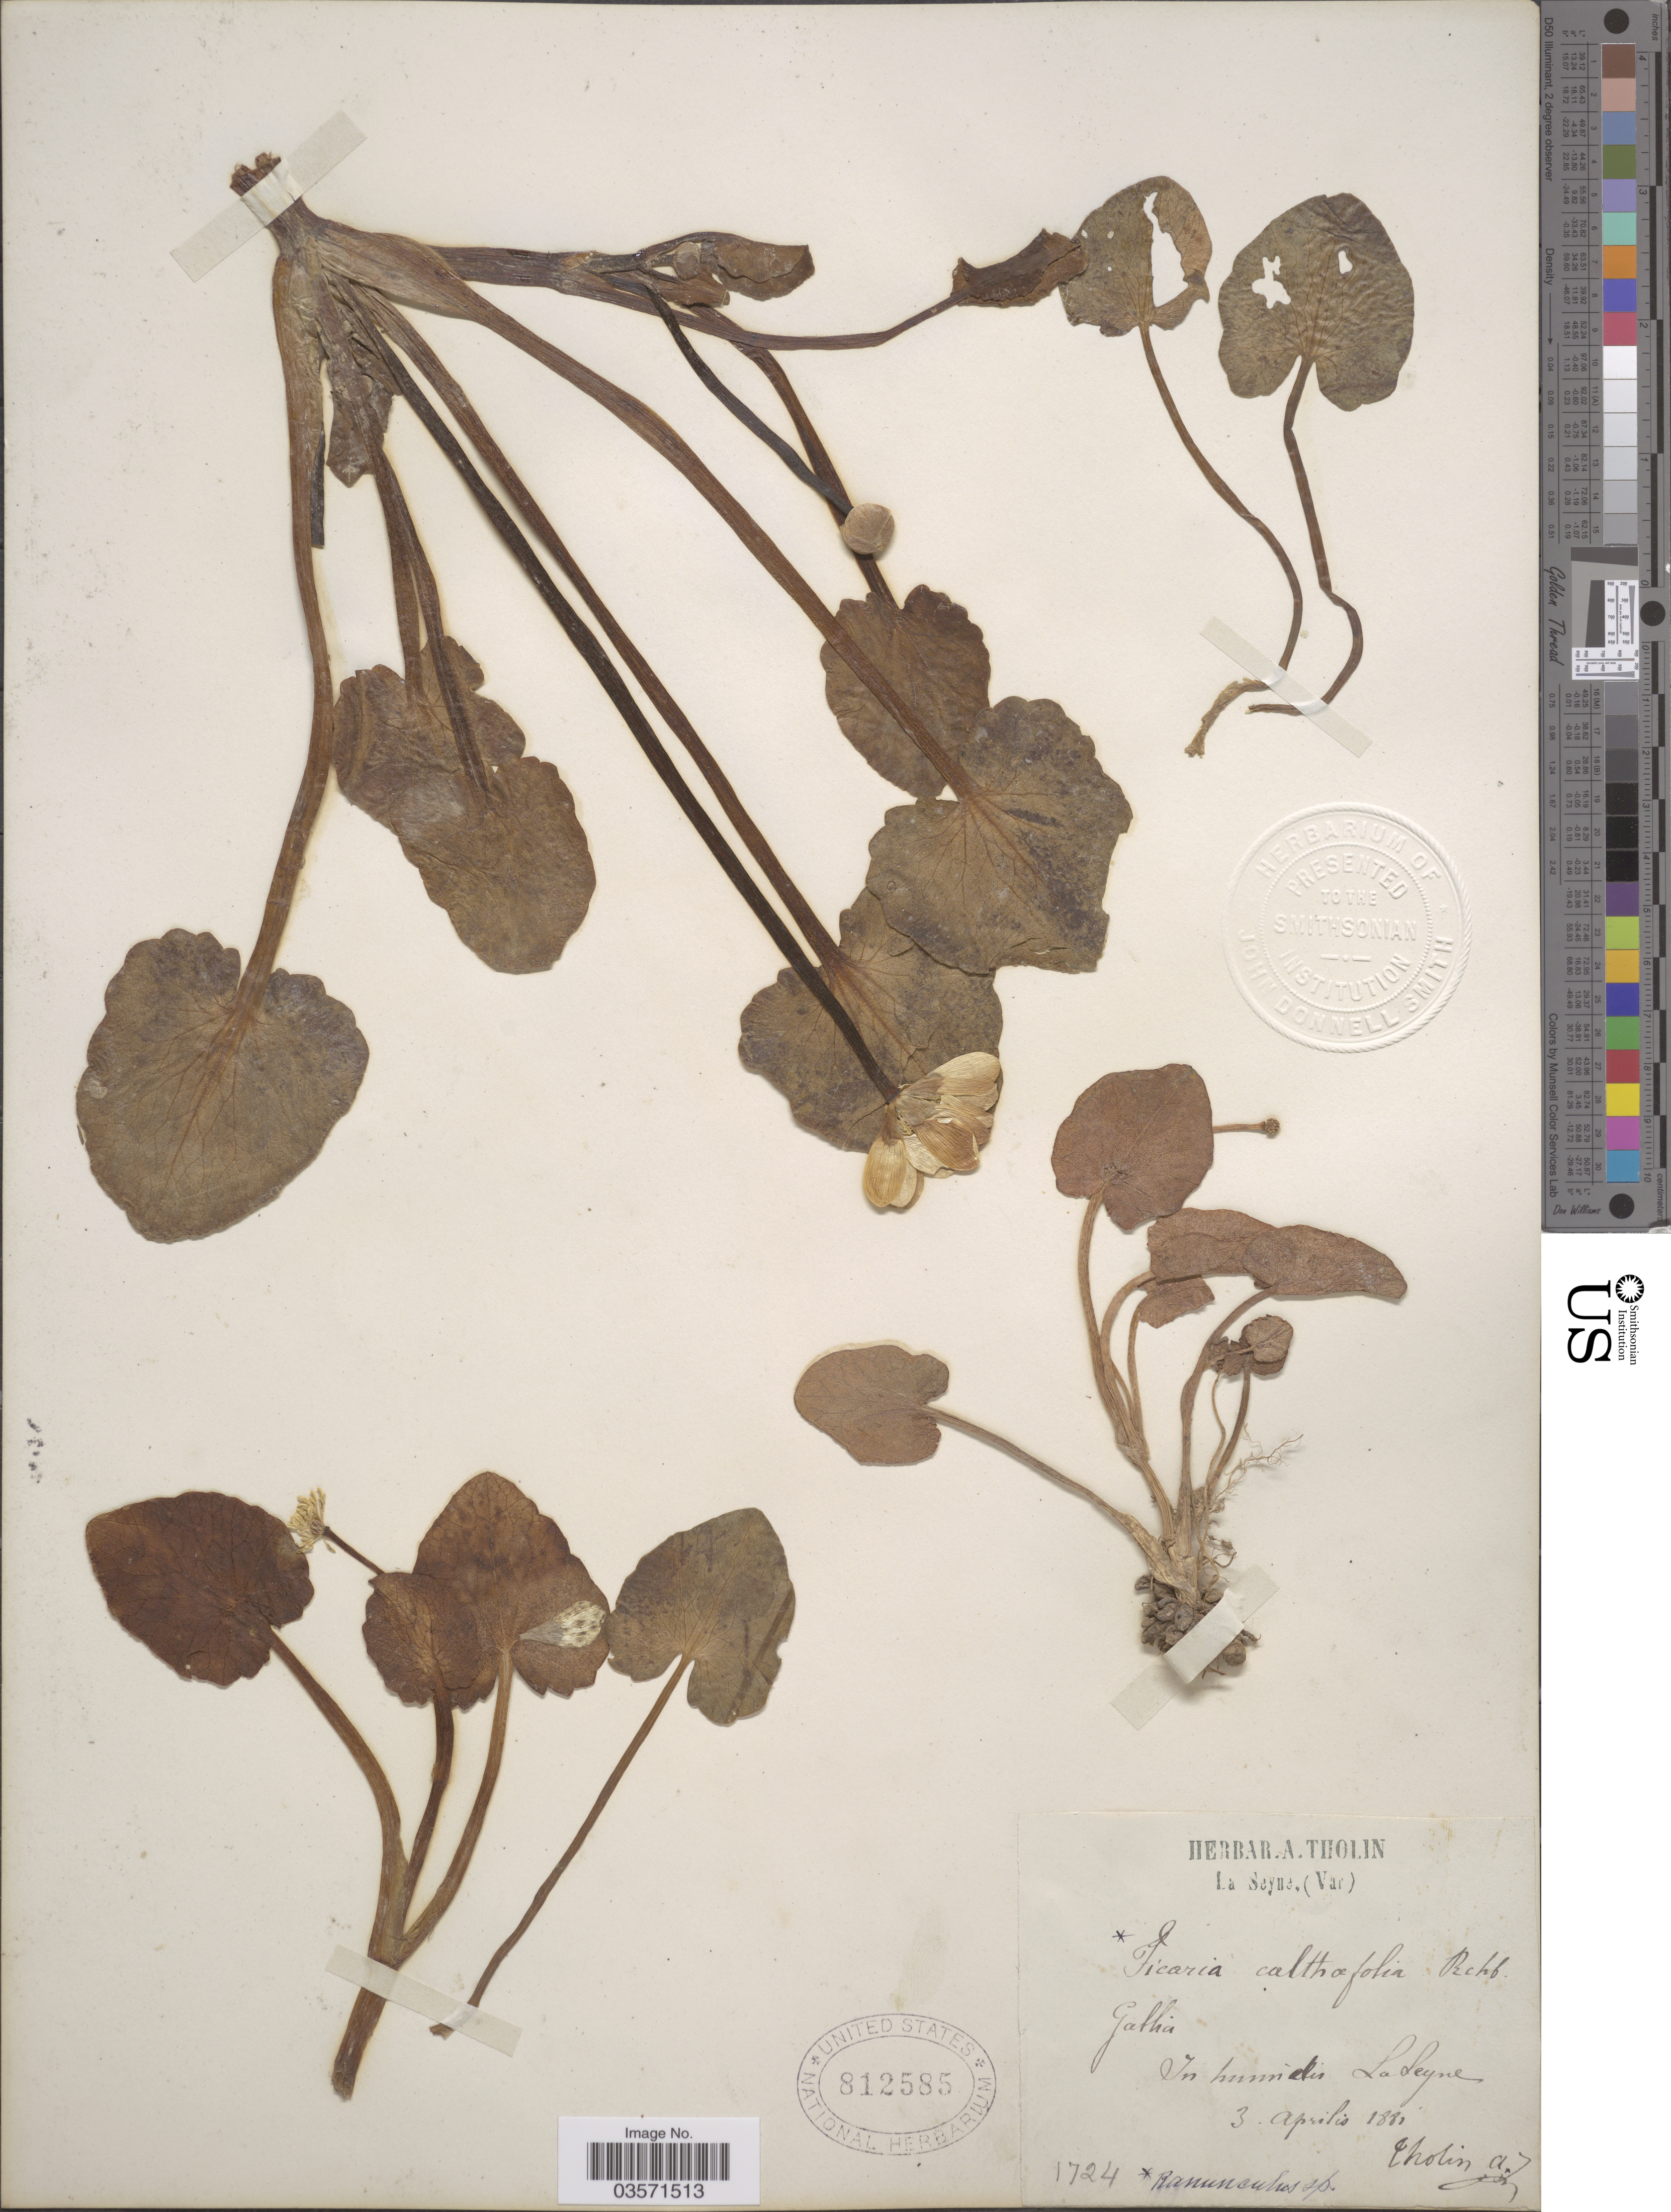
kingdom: Plantae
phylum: Tracheophyta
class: Magnoliopsida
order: Ranunculales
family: Ranunculaceae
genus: Ficaria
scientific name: Ficaria verna subsp. calthifolia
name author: (Rchb. f.) Nyman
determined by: Strong, M. T., (US), Smithsonian Institution - National Museum of Natural History (UNITED STATES)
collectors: A. Tholin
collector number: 1724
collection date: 1881-04-03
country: France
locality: Gathia. In humidis La Seyne.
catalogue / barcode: US 812585